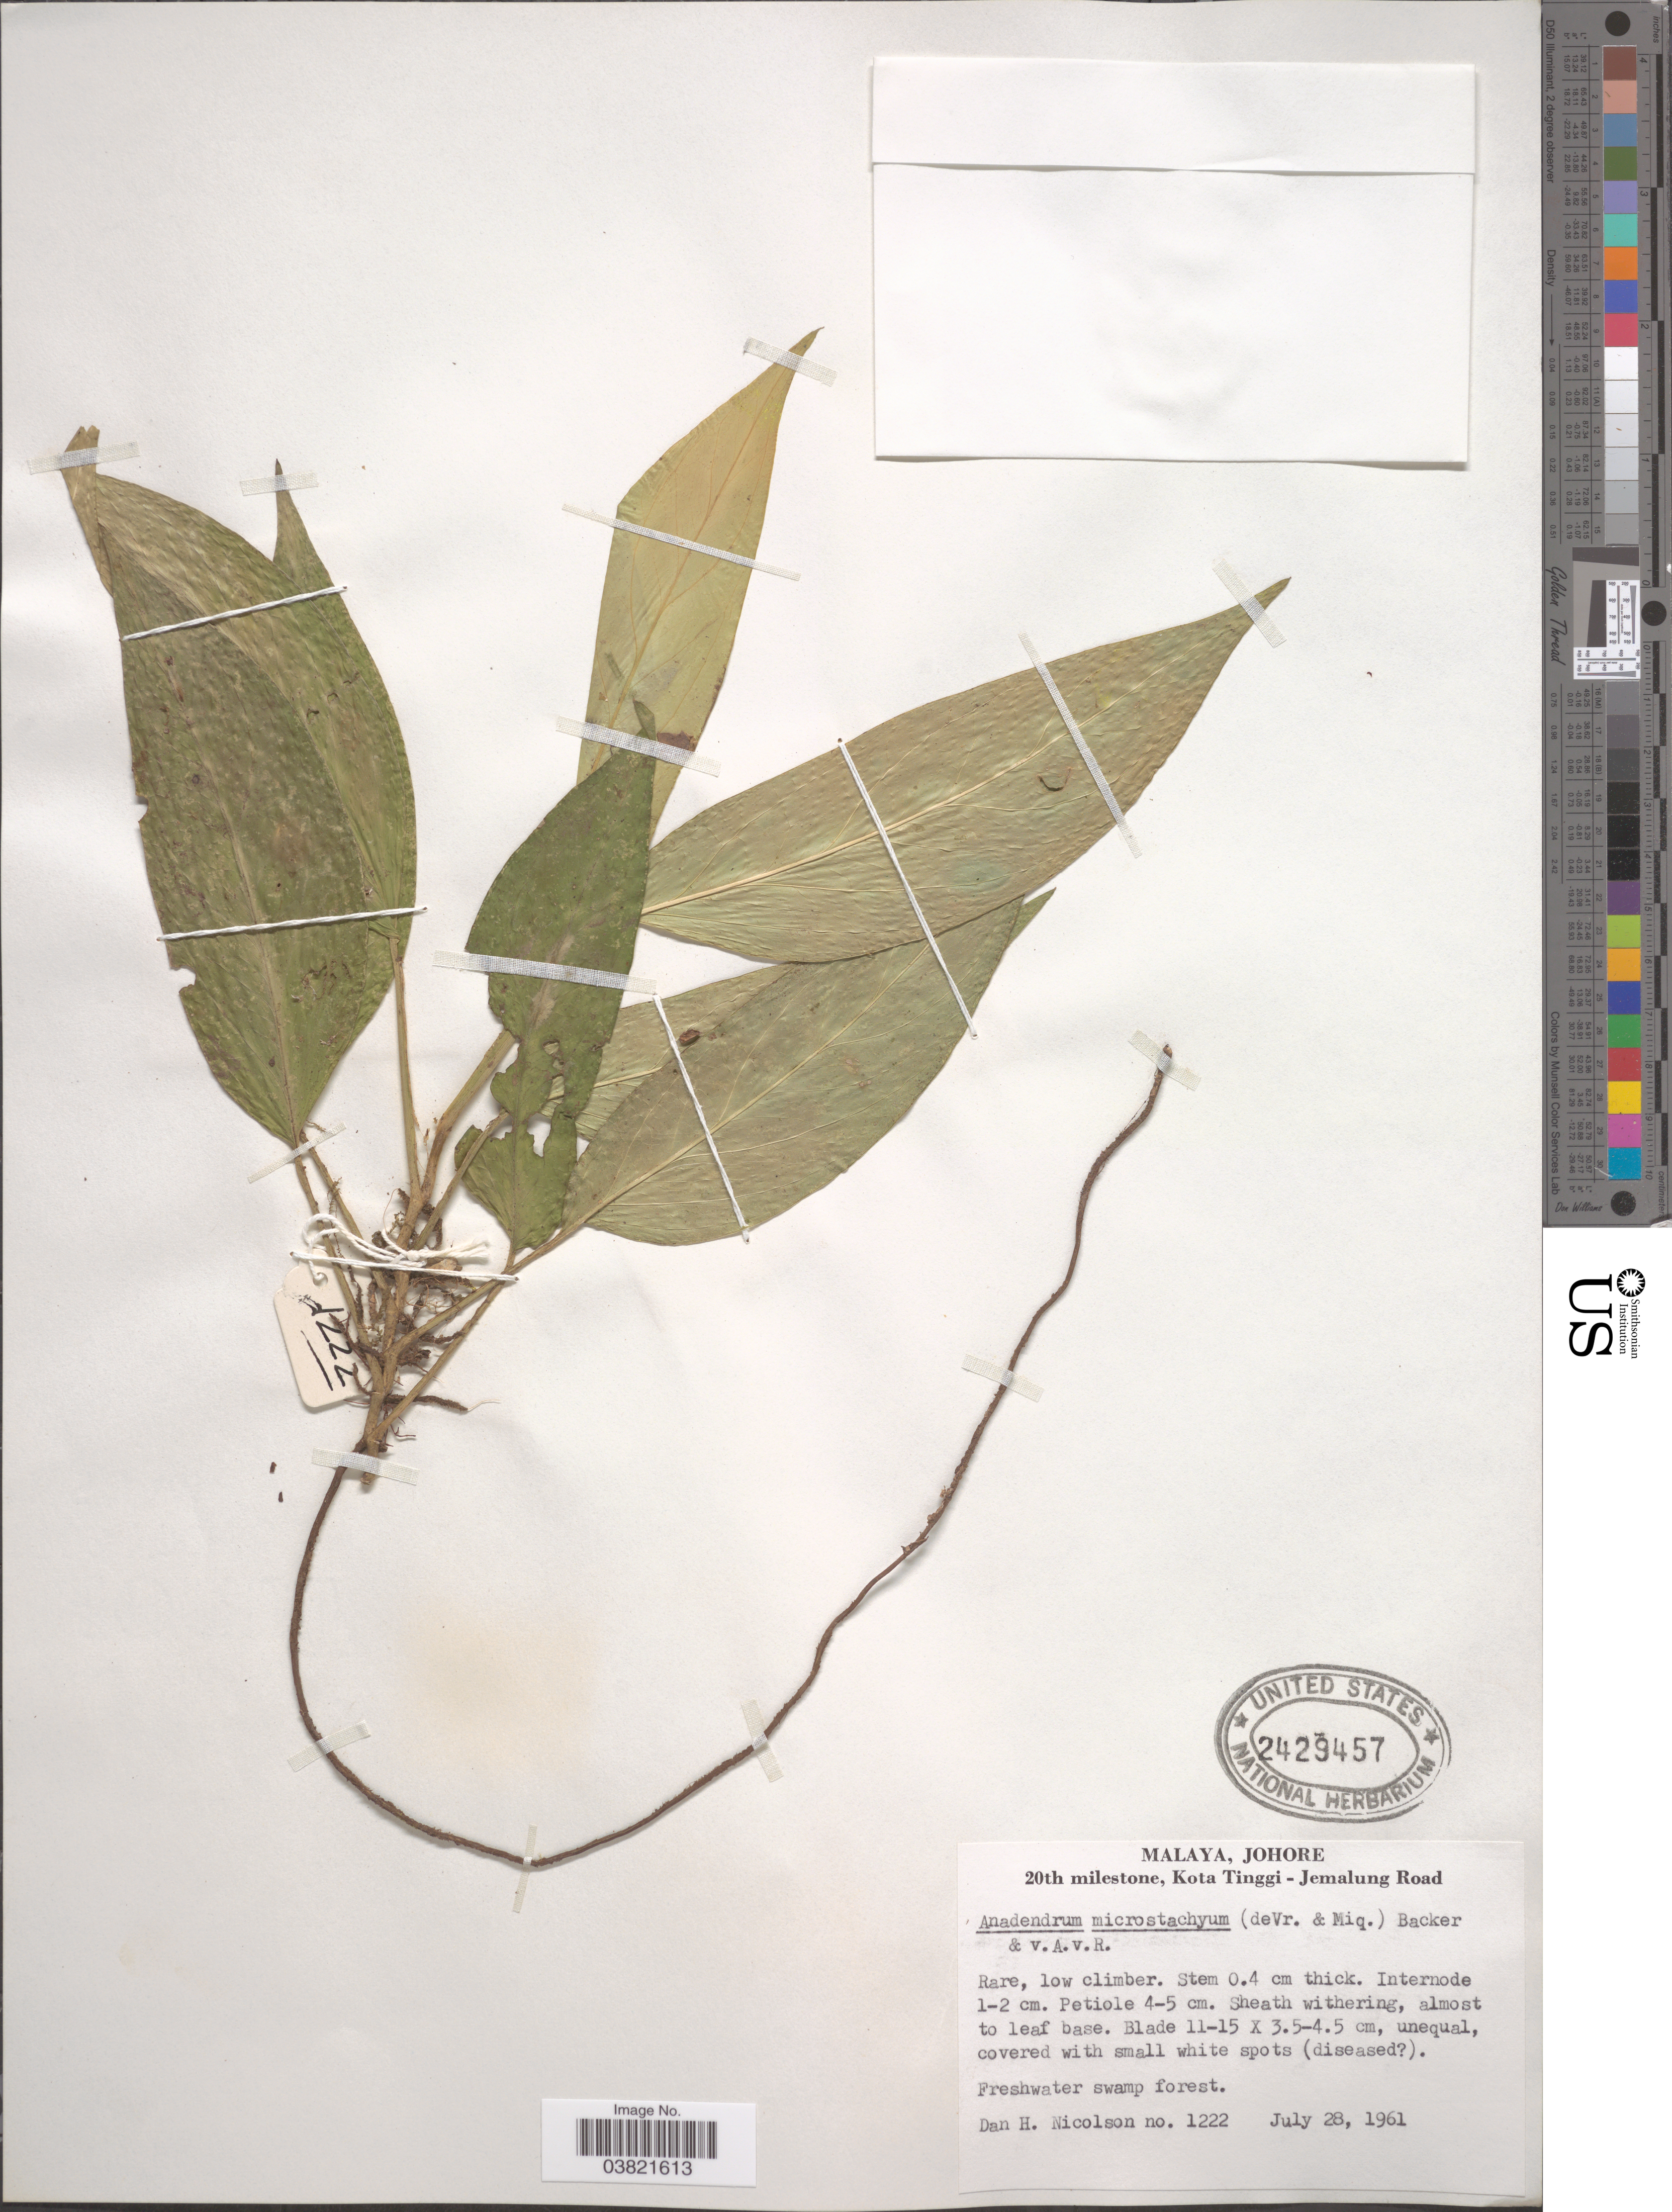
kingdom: Plantae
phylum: Tracheophyta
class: Liliopsida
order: Alismatales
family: Araceae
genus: Anadendrum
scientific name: Anadendrum microstachyum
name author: (de Vriese & Miq.) Backer & Alderw.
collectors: D. H. Nicolson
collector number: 1222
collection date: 1961-07-28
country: Malaysia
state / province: Johor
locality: Malaya, Johore. 20 th milestone, Kota Tinggi-Jemalung Road.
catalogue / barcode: US 2429457